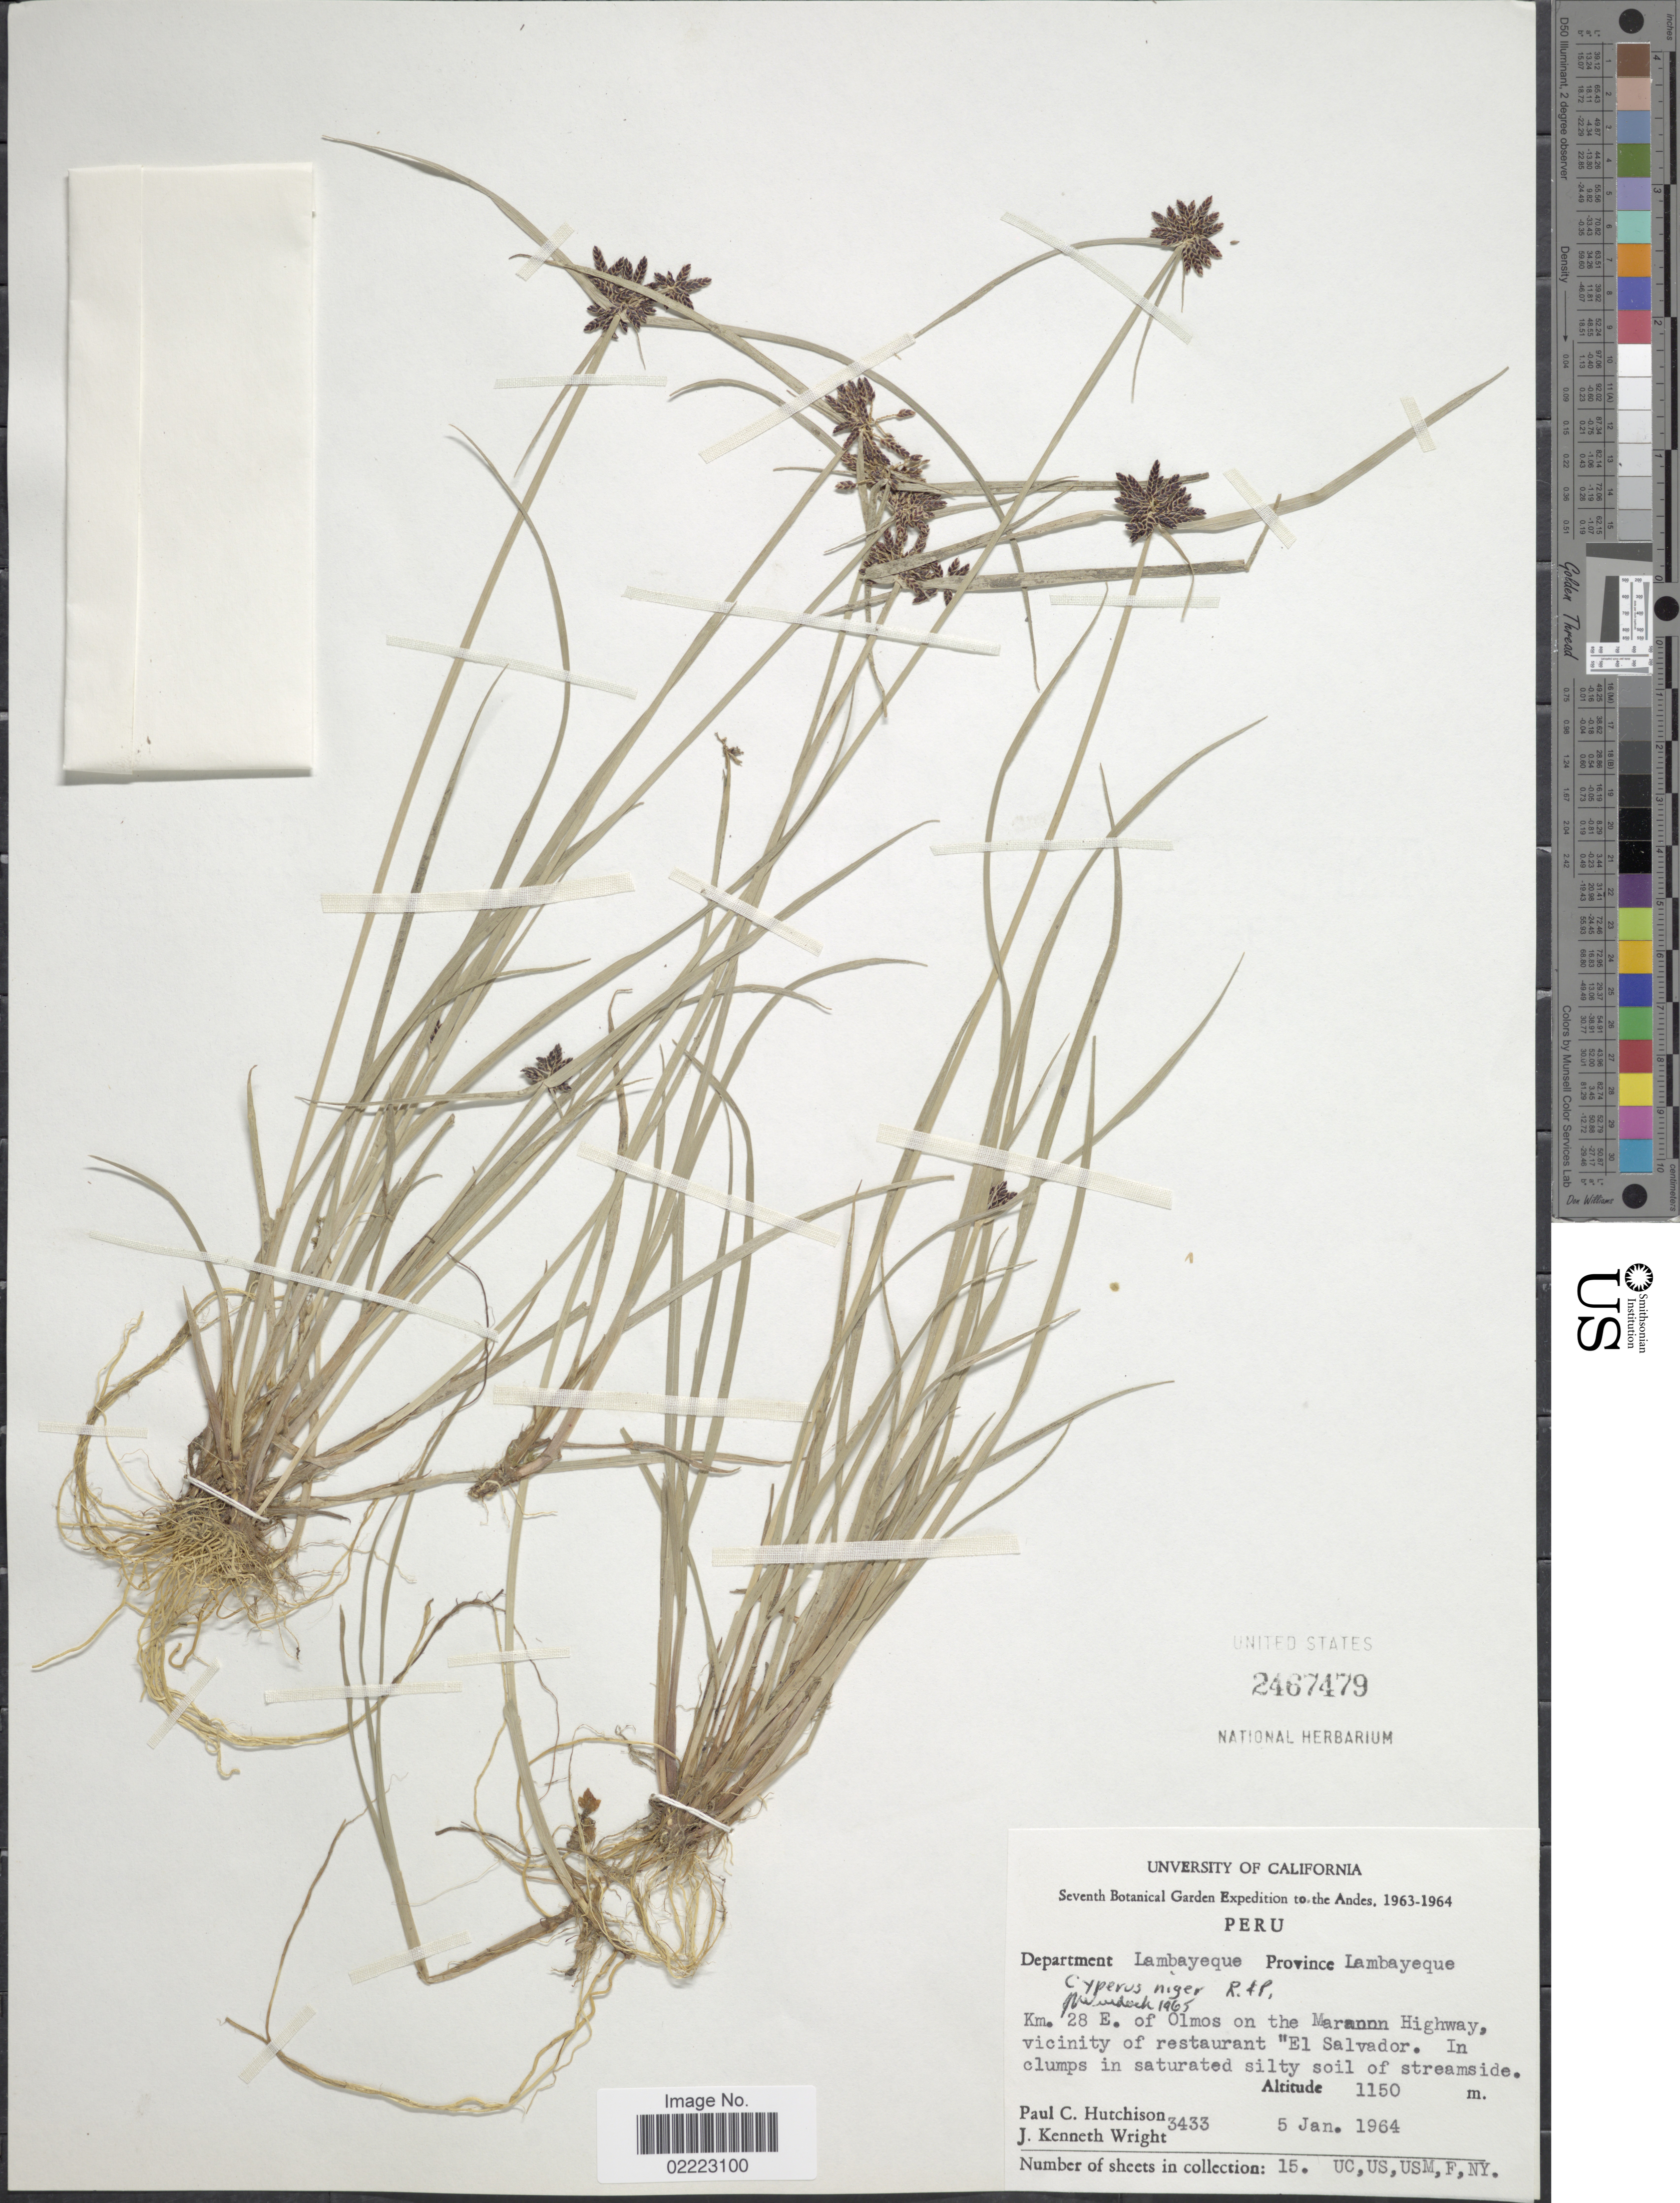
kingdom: Plantae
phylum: Tracheophyta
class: Liliopsida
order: Poales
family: Cyperaceae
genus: Cyperus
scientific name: Cyperus niger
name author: Ruiz & Pav.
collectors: P. C. Hutchison & J. K. Wright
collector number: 3433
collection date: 1964-01-05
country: Peru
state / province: Lambayeque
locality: To the Andes, Department Lambayeque, Km 28 E of Olmos on the Maroon Highway, vicinity of restaurant 'El Salvador. In clumps in saturated silty soil of streamside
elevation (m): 1150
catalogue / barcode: US 2467479